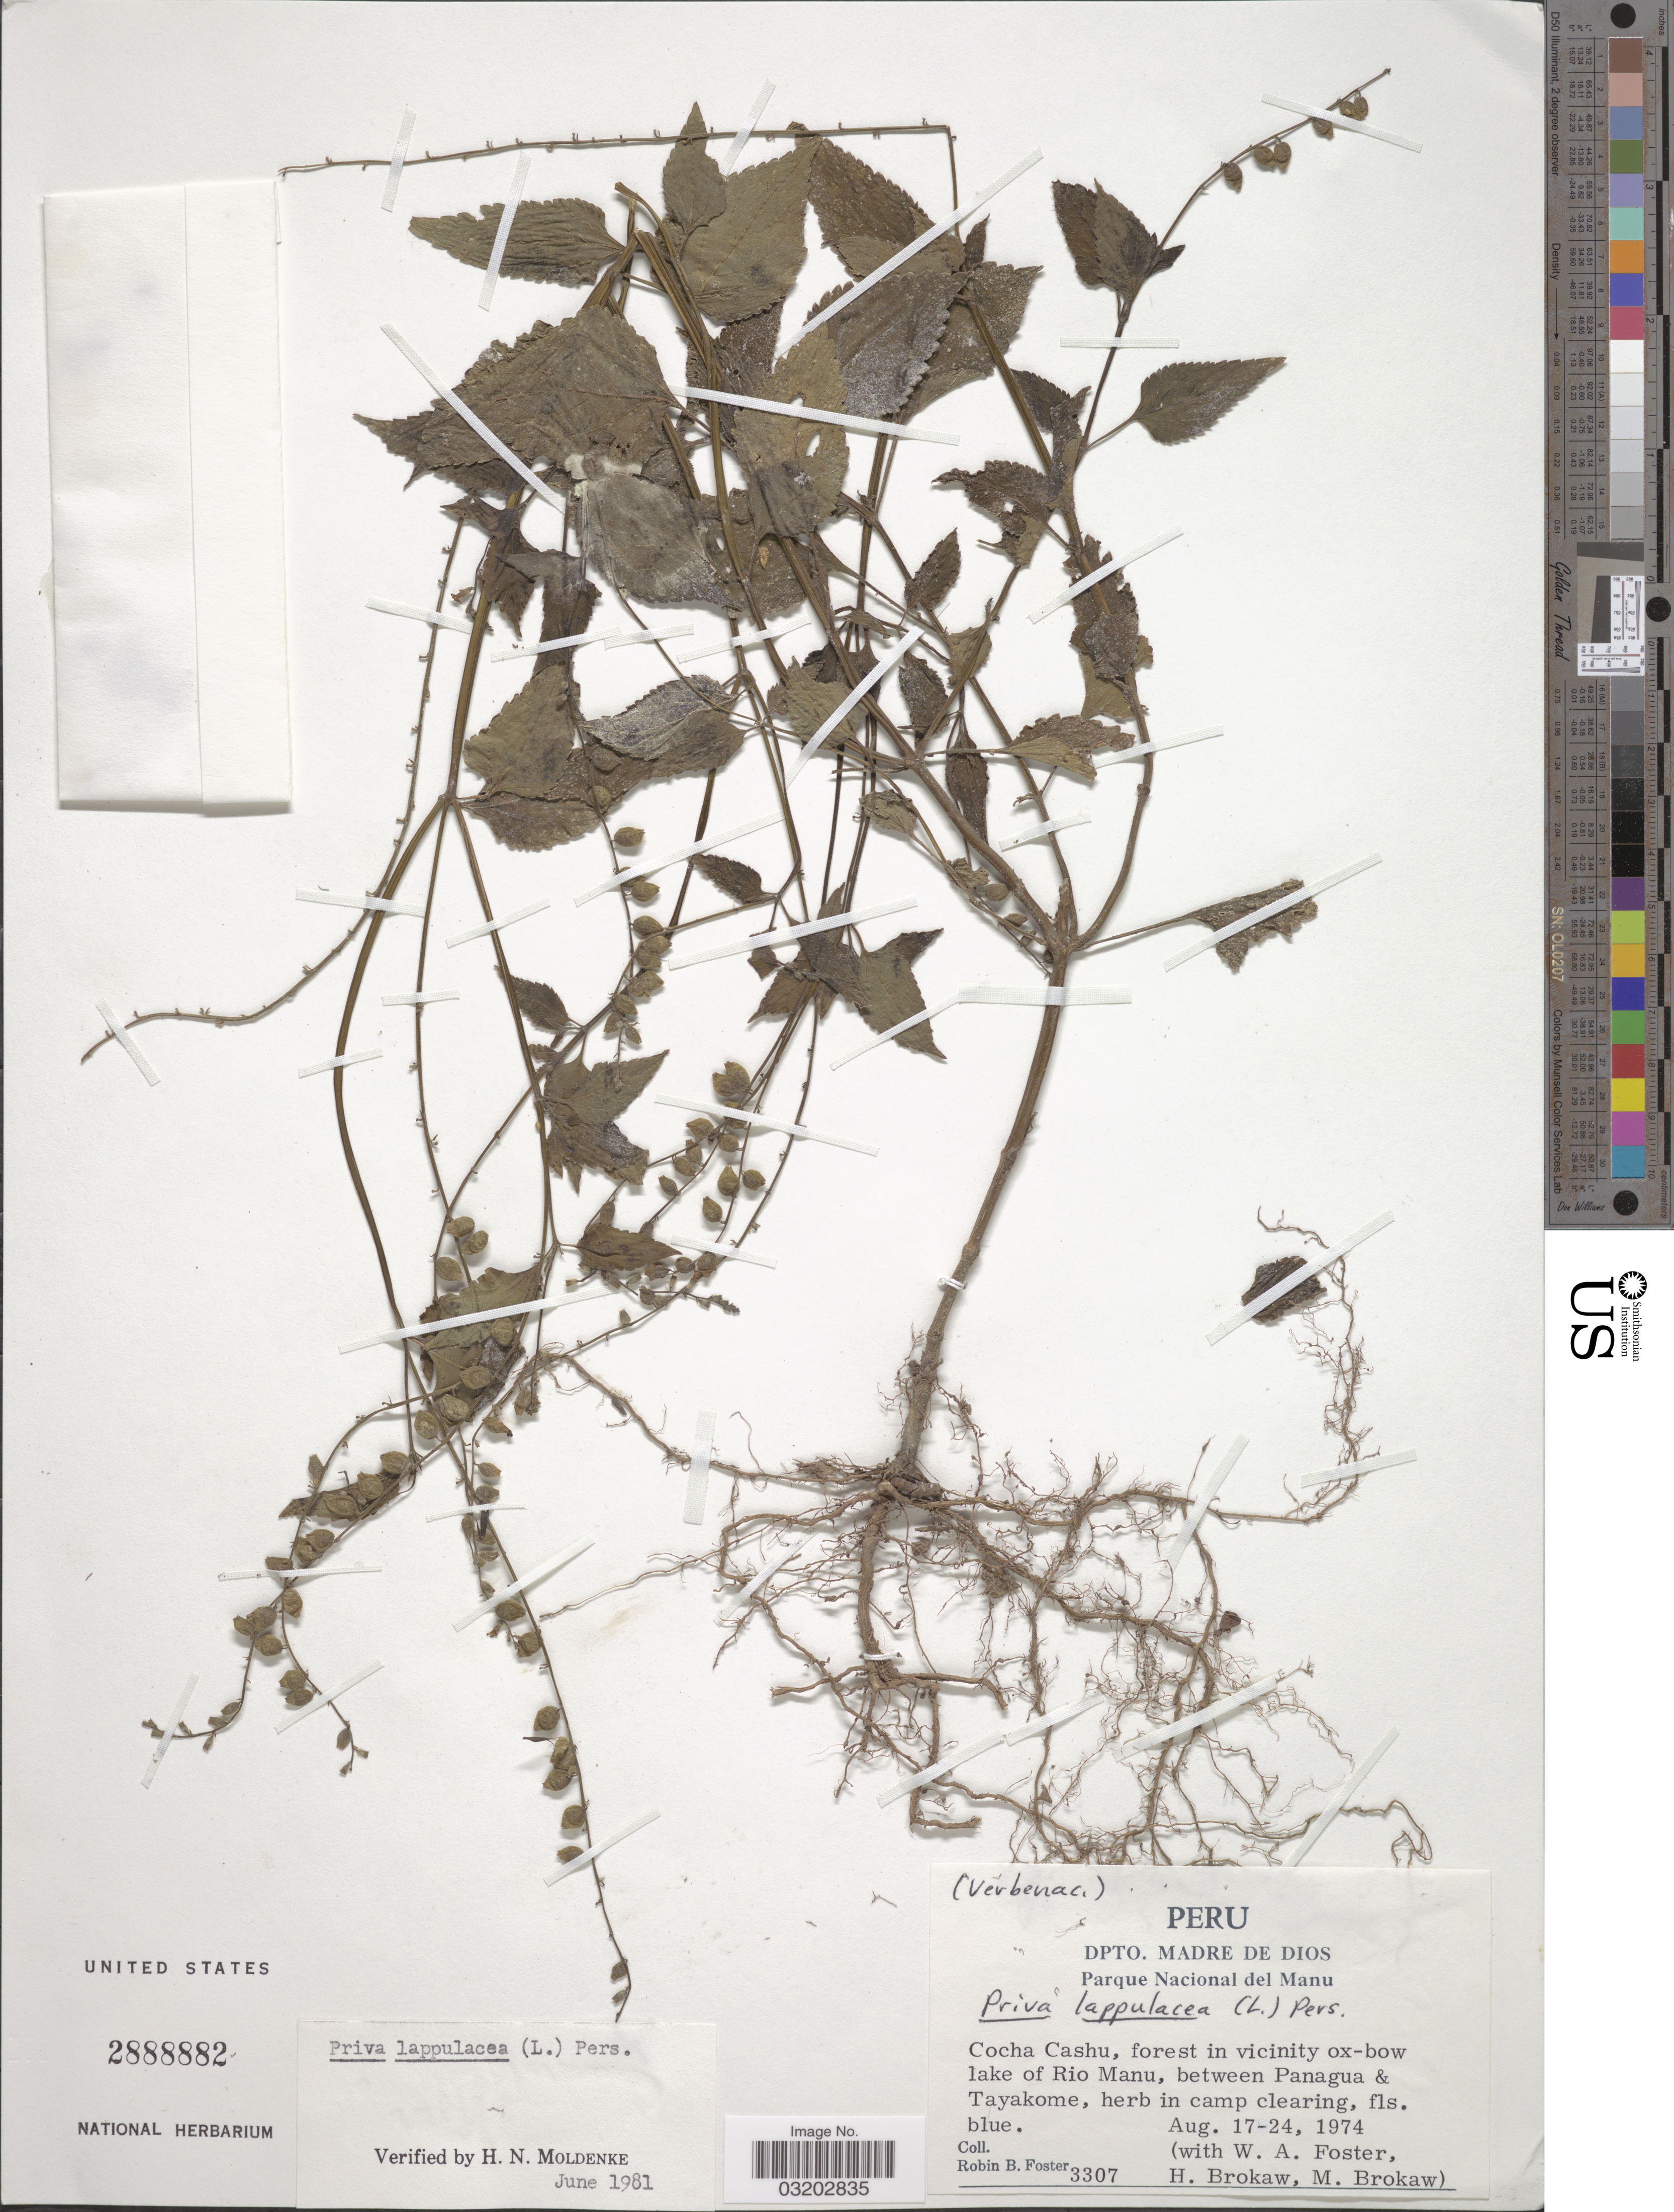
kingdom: Plantae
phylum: Tracheophyta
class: Magnoliopsida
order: Lamiales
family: Verbenaceae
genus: Priva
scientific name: Priva lappulacea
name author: (L.) Pers.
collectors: R. B. Foster, W. Foster, H. Brokaw & M. Brokaw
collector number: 3307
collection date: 1974-08-17/1974-08-24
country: Peru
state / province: Madre de Dios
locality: Dpto. Madre de Dios, Parque Nacional del Manu. Cocha Cashu, forest in vicinity ox-bow lake of Rio Manu, between Panagua & Tayakome, herb in camp clearing.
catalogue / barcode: US 2888882